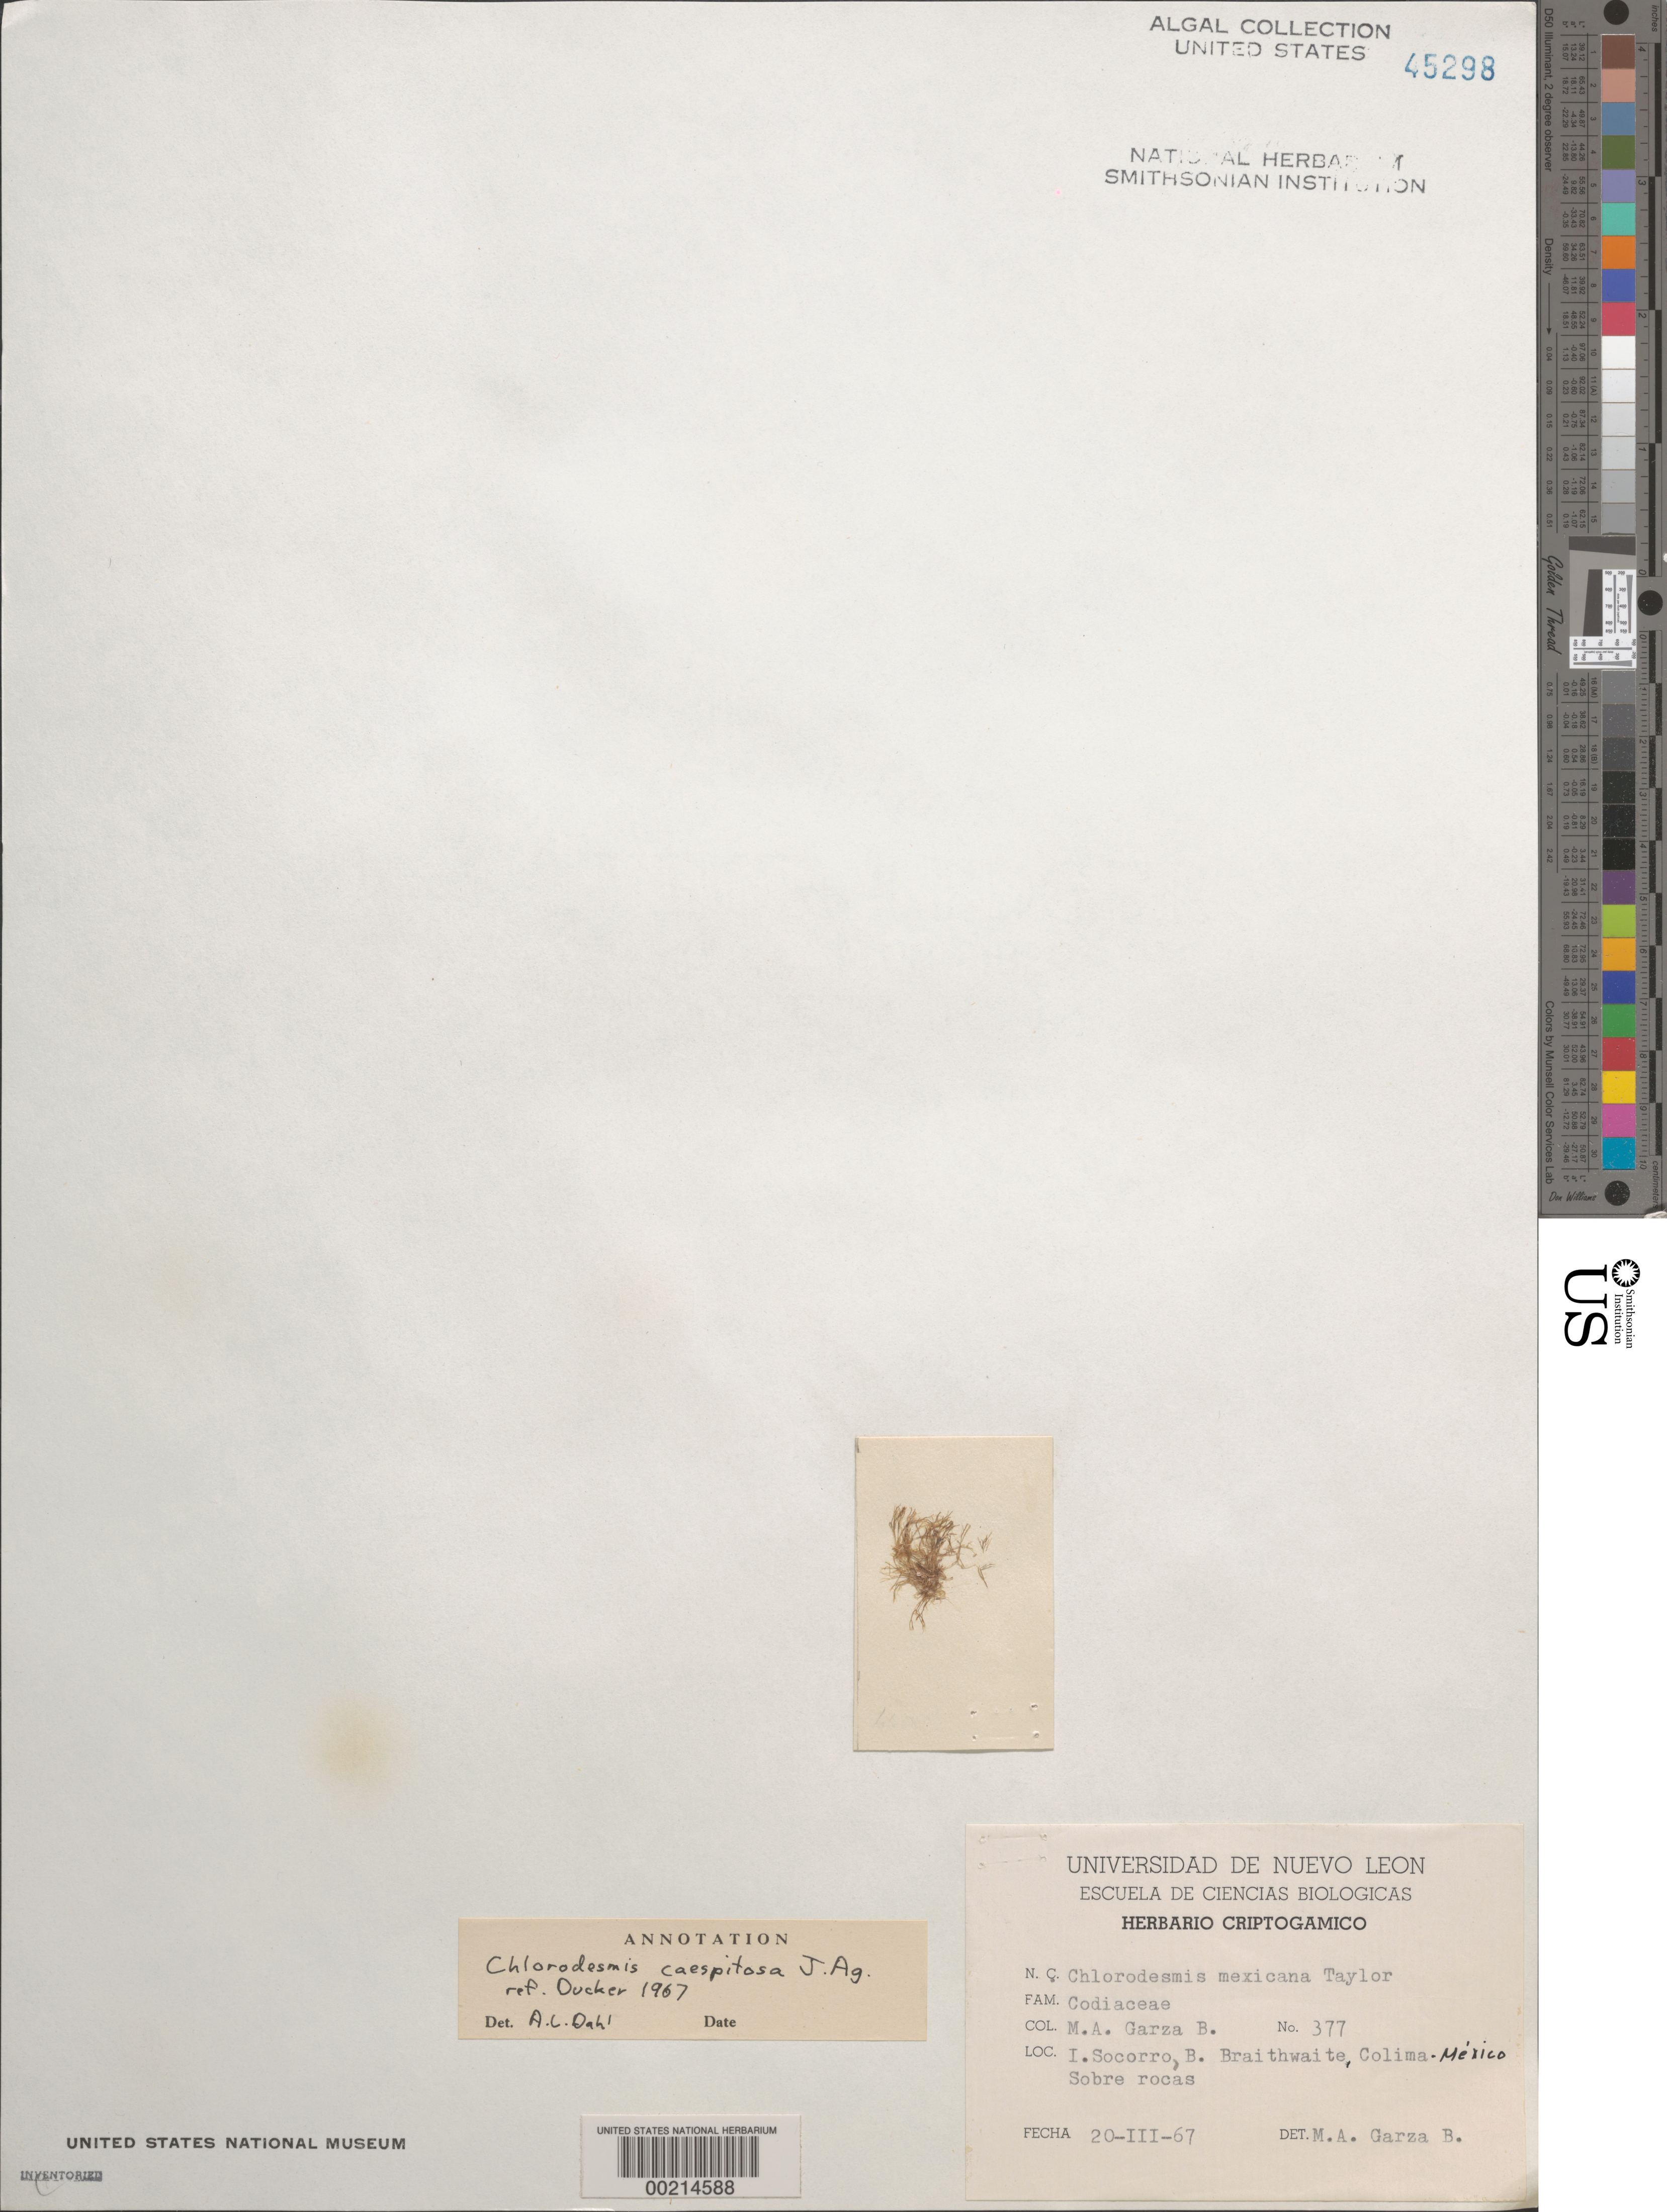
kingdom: Plantae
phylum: Chlorophyta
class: Ulvophyceae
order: Bryopsidales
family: Udoteaceae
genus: Chlorodesmis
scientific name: Chlorodesmis caespitosa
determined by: Dahl, A. E.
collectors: M. Garza Barrientos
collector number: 377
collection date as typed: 20 Mar 1967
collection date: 1967-03-20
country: Mexico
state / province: Colima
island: Isla Socorro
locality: Bahia Braithwaite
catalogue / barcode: US 45298